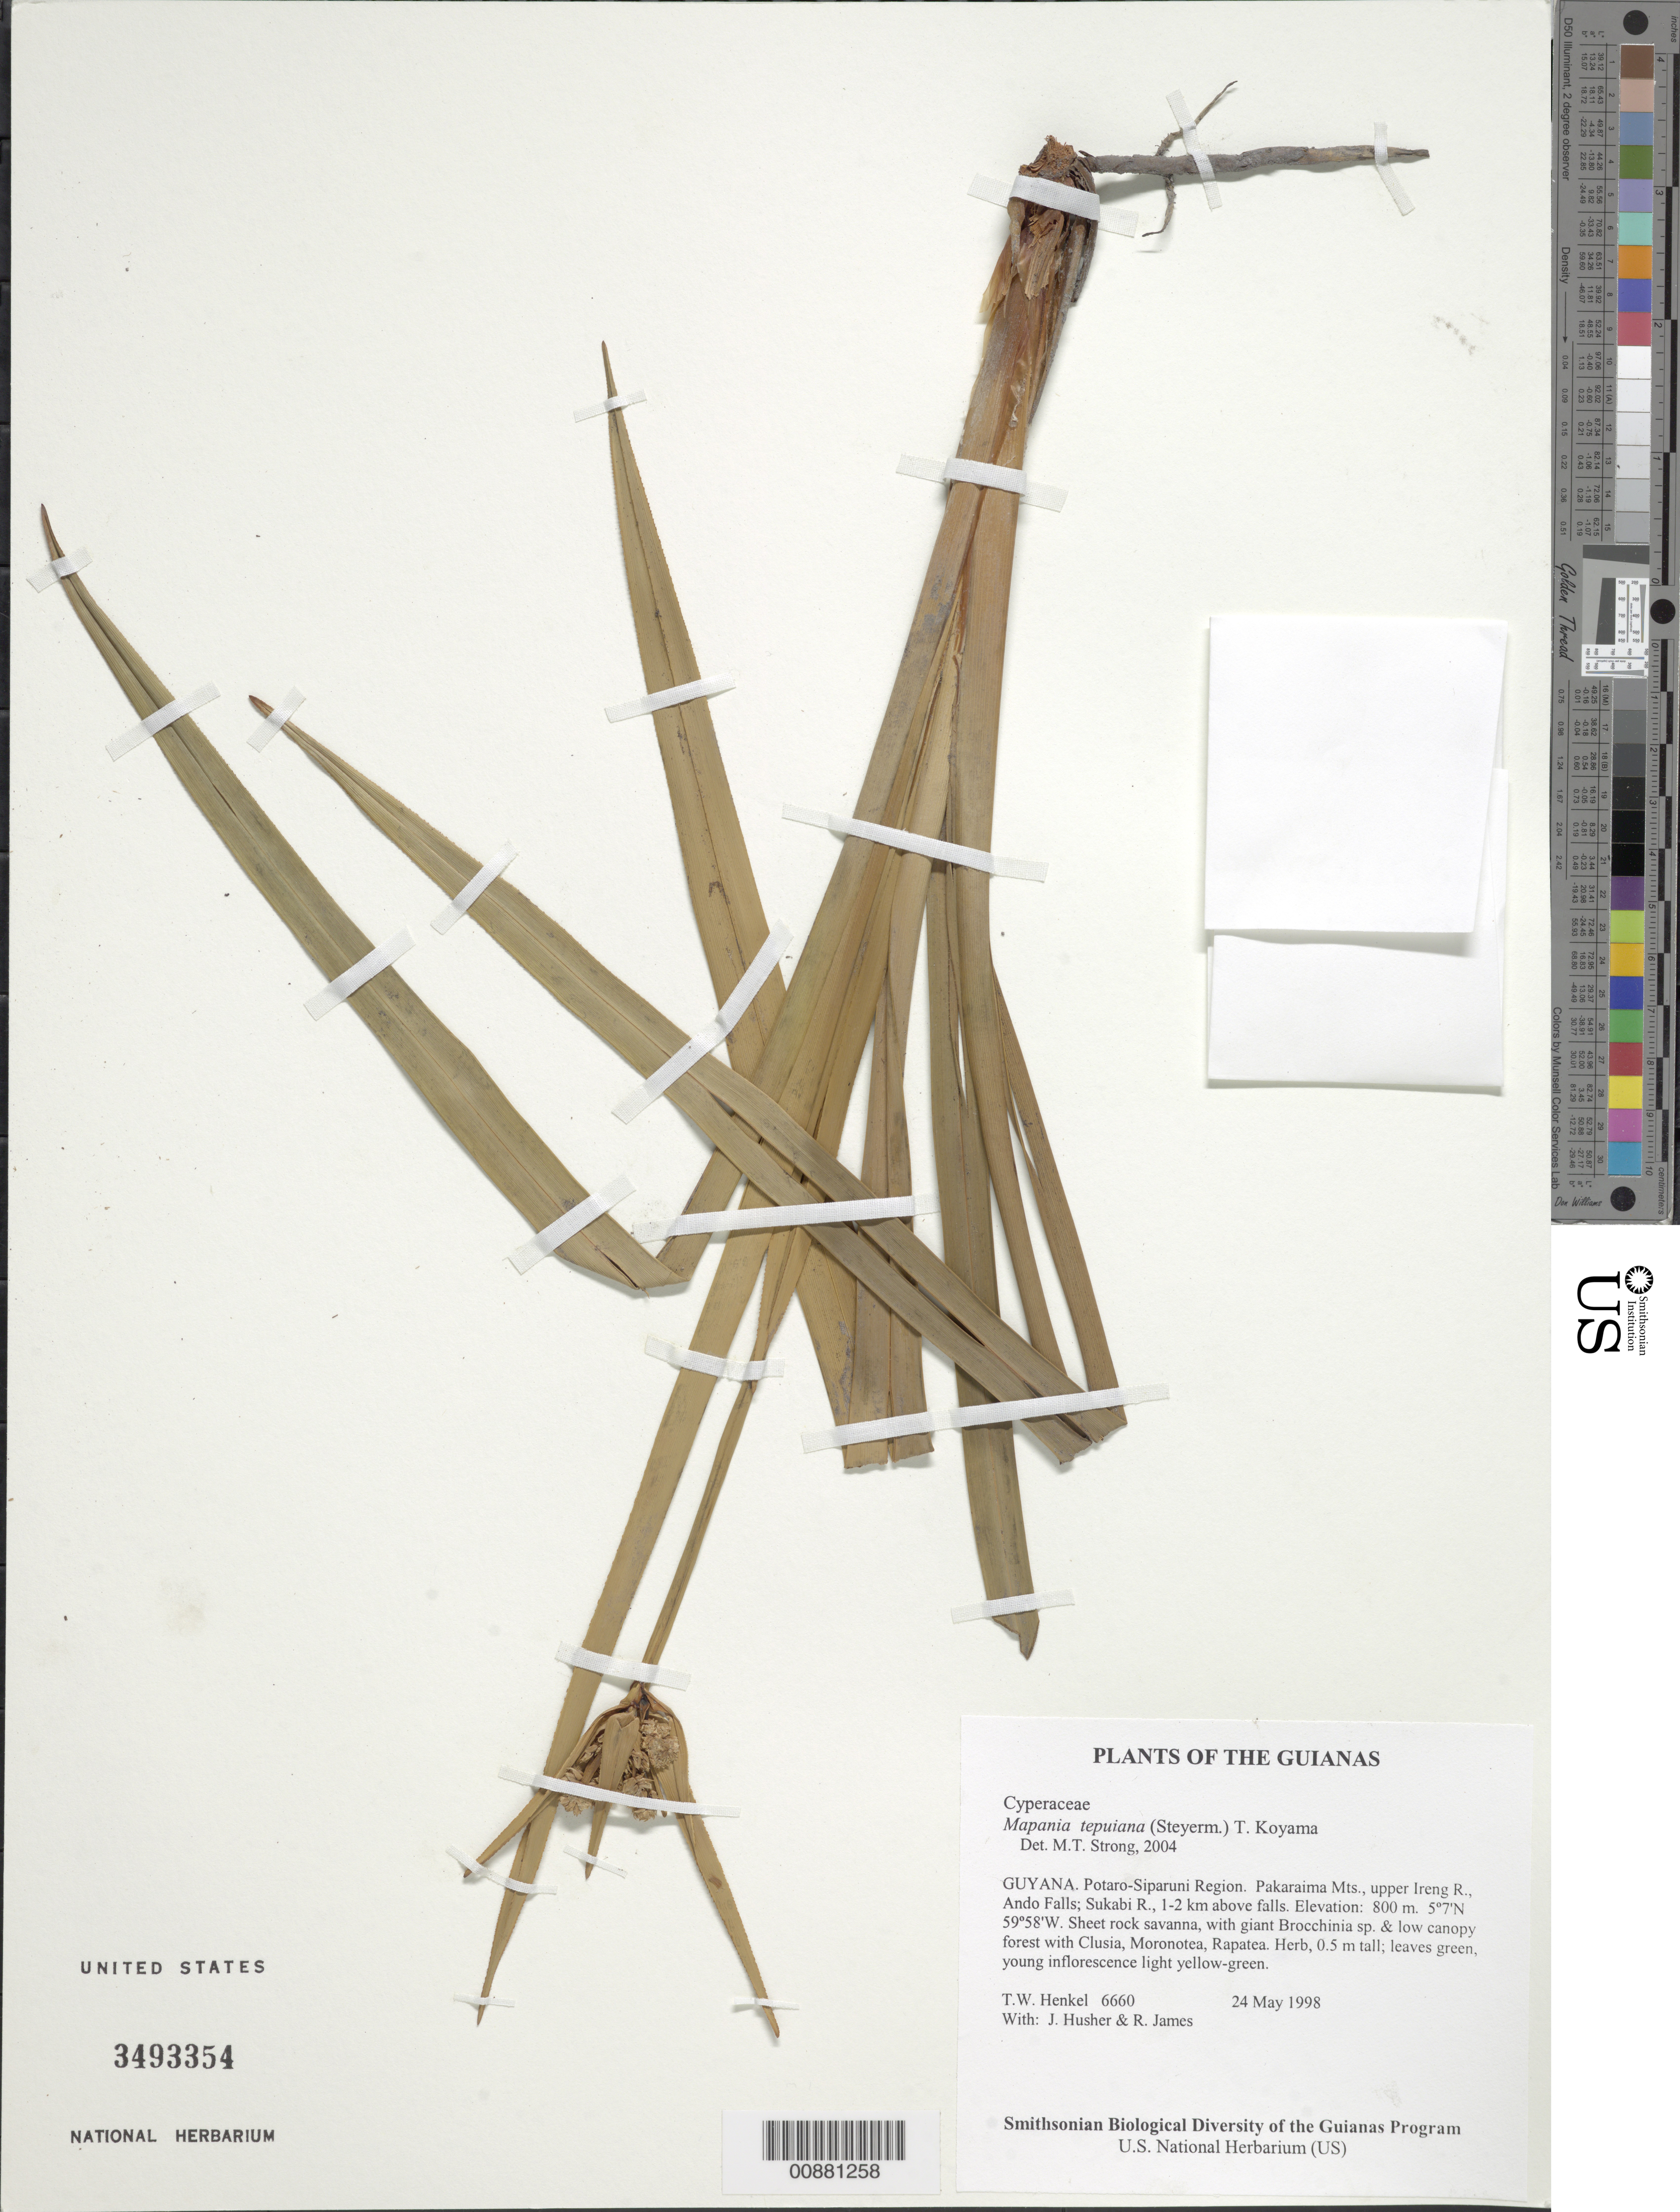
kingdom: Plantae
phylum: Tracheophyta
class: Liliopsida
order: Poales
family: Cyperaceae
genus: Mapania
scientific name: Mapania tepuiana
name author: (Steyerm.) T. Koyama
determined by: Strong, M. T., (US), Smithsonian Institution - National Museum of Natural History (UNITED STATES)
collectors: T. Henkel, J. Husher & R. James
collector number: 6660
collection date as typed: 24 May 1998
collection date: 1998-05-24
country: Guyana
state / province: Potaro-Siparuni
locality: Pakaraima Mts., upper Ireng R., Ando Falls; Sukabi R., 1-2 km above falls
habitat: Sheet rock savanna, with giant Brocchinia sp. & low canopy forest with Clusia, Moronotea, Rapatea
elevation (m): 800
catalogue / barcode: US 3493354